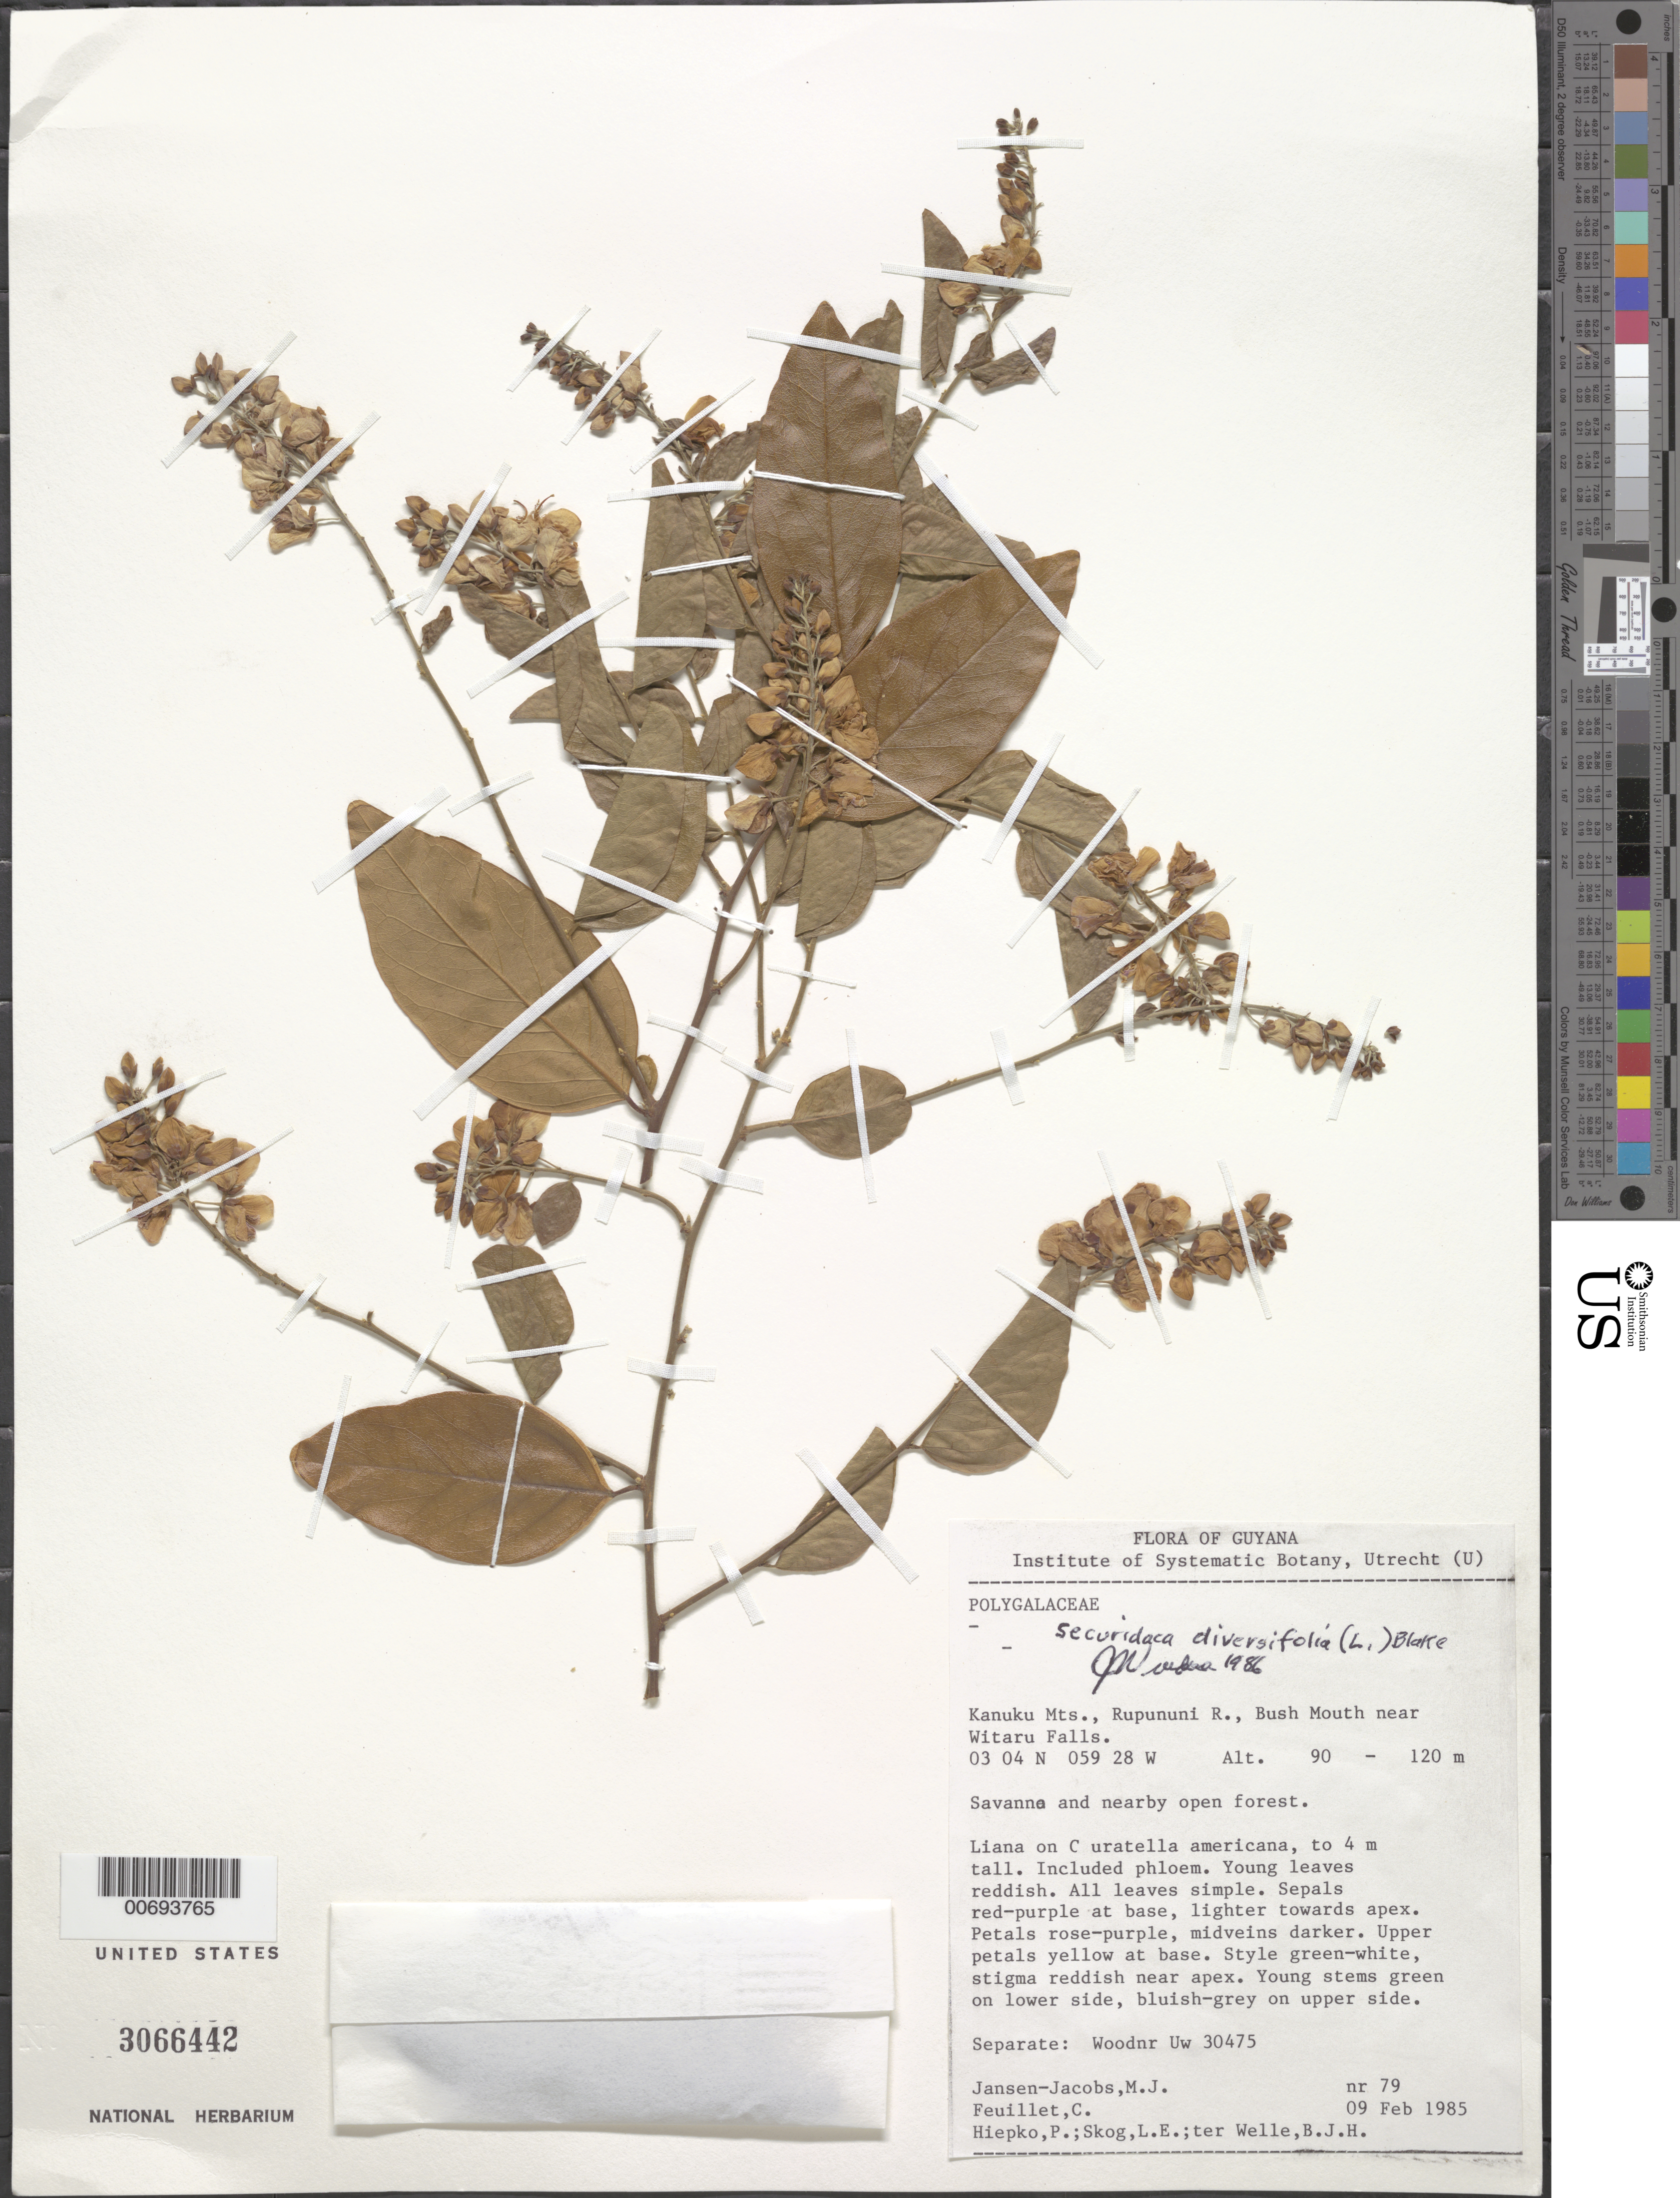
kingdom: Plantae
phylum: Tracheophyta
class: Magnoliopsida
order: Fabales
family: Polygalaceae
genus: Securidaca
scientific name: Securidaca diversifolia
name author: (L.) S.F. Blake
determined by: Wurdack, John J., (US), US (UNITED STATES)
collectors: M. J. Jansen-Jacobs, C. Feuillet, P. H. Hiepko, L. E. Skog & B. Welle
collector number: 79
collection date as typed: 9-Feb-85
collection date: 1985-02-09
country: Guyana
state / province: U. Takutu-U. Essequibo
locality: Kanuku Mts., Rupununi R., Bush Mouth near Witaru Falls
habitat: Savanna and nearby open forest.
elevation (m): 90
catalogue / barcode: US 3066442